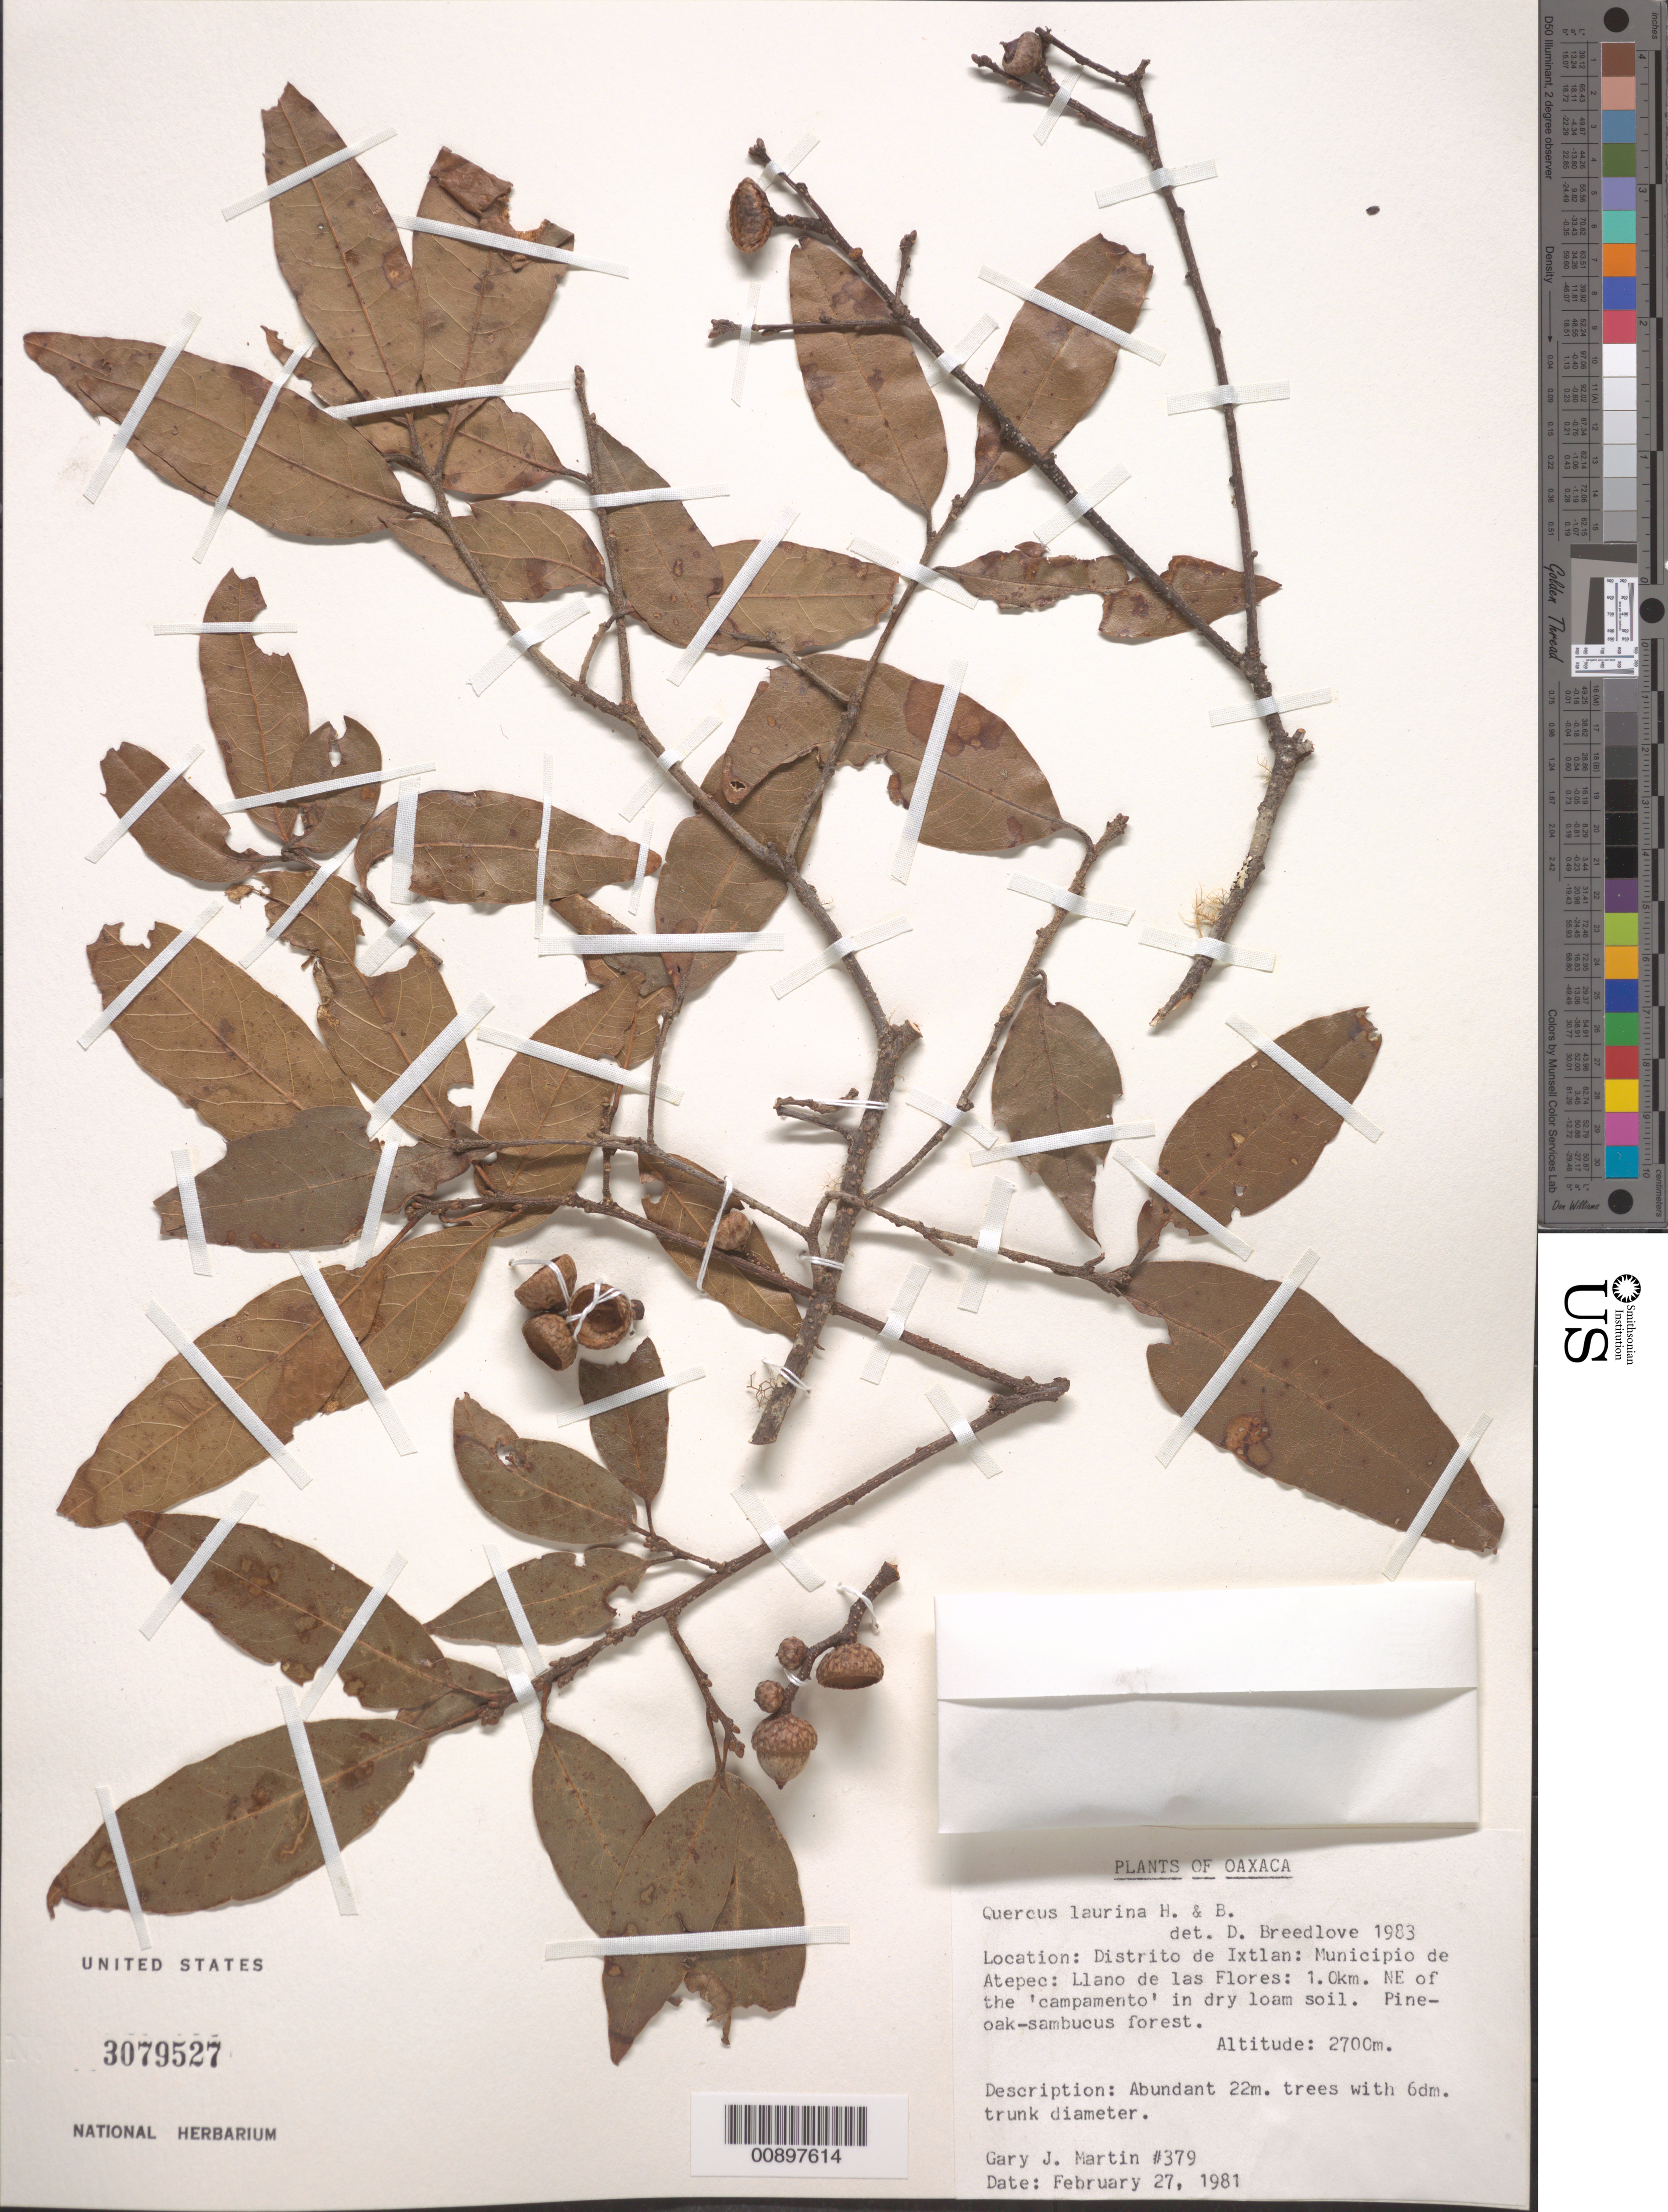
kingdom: Plantae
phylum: Tracheophyta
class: Magnoliopsida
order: Fagales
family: Fagaceae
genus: Quercus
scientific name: Quercus laurina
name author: Humb. & Bonpl.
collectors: G. J. Martin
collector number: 379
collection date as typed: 27 Feb 1981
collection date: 1981-02-27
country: Mexico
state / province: Oaxaca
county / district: Ixtlán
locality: Distrito de Ixtlán: Municipio de Atepec: Llano de las Flores: 1.0 km. NE of the 'campamento'.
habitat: In dry loam soil. Pine-oak-sambucus forest.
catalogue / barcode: US 3079527